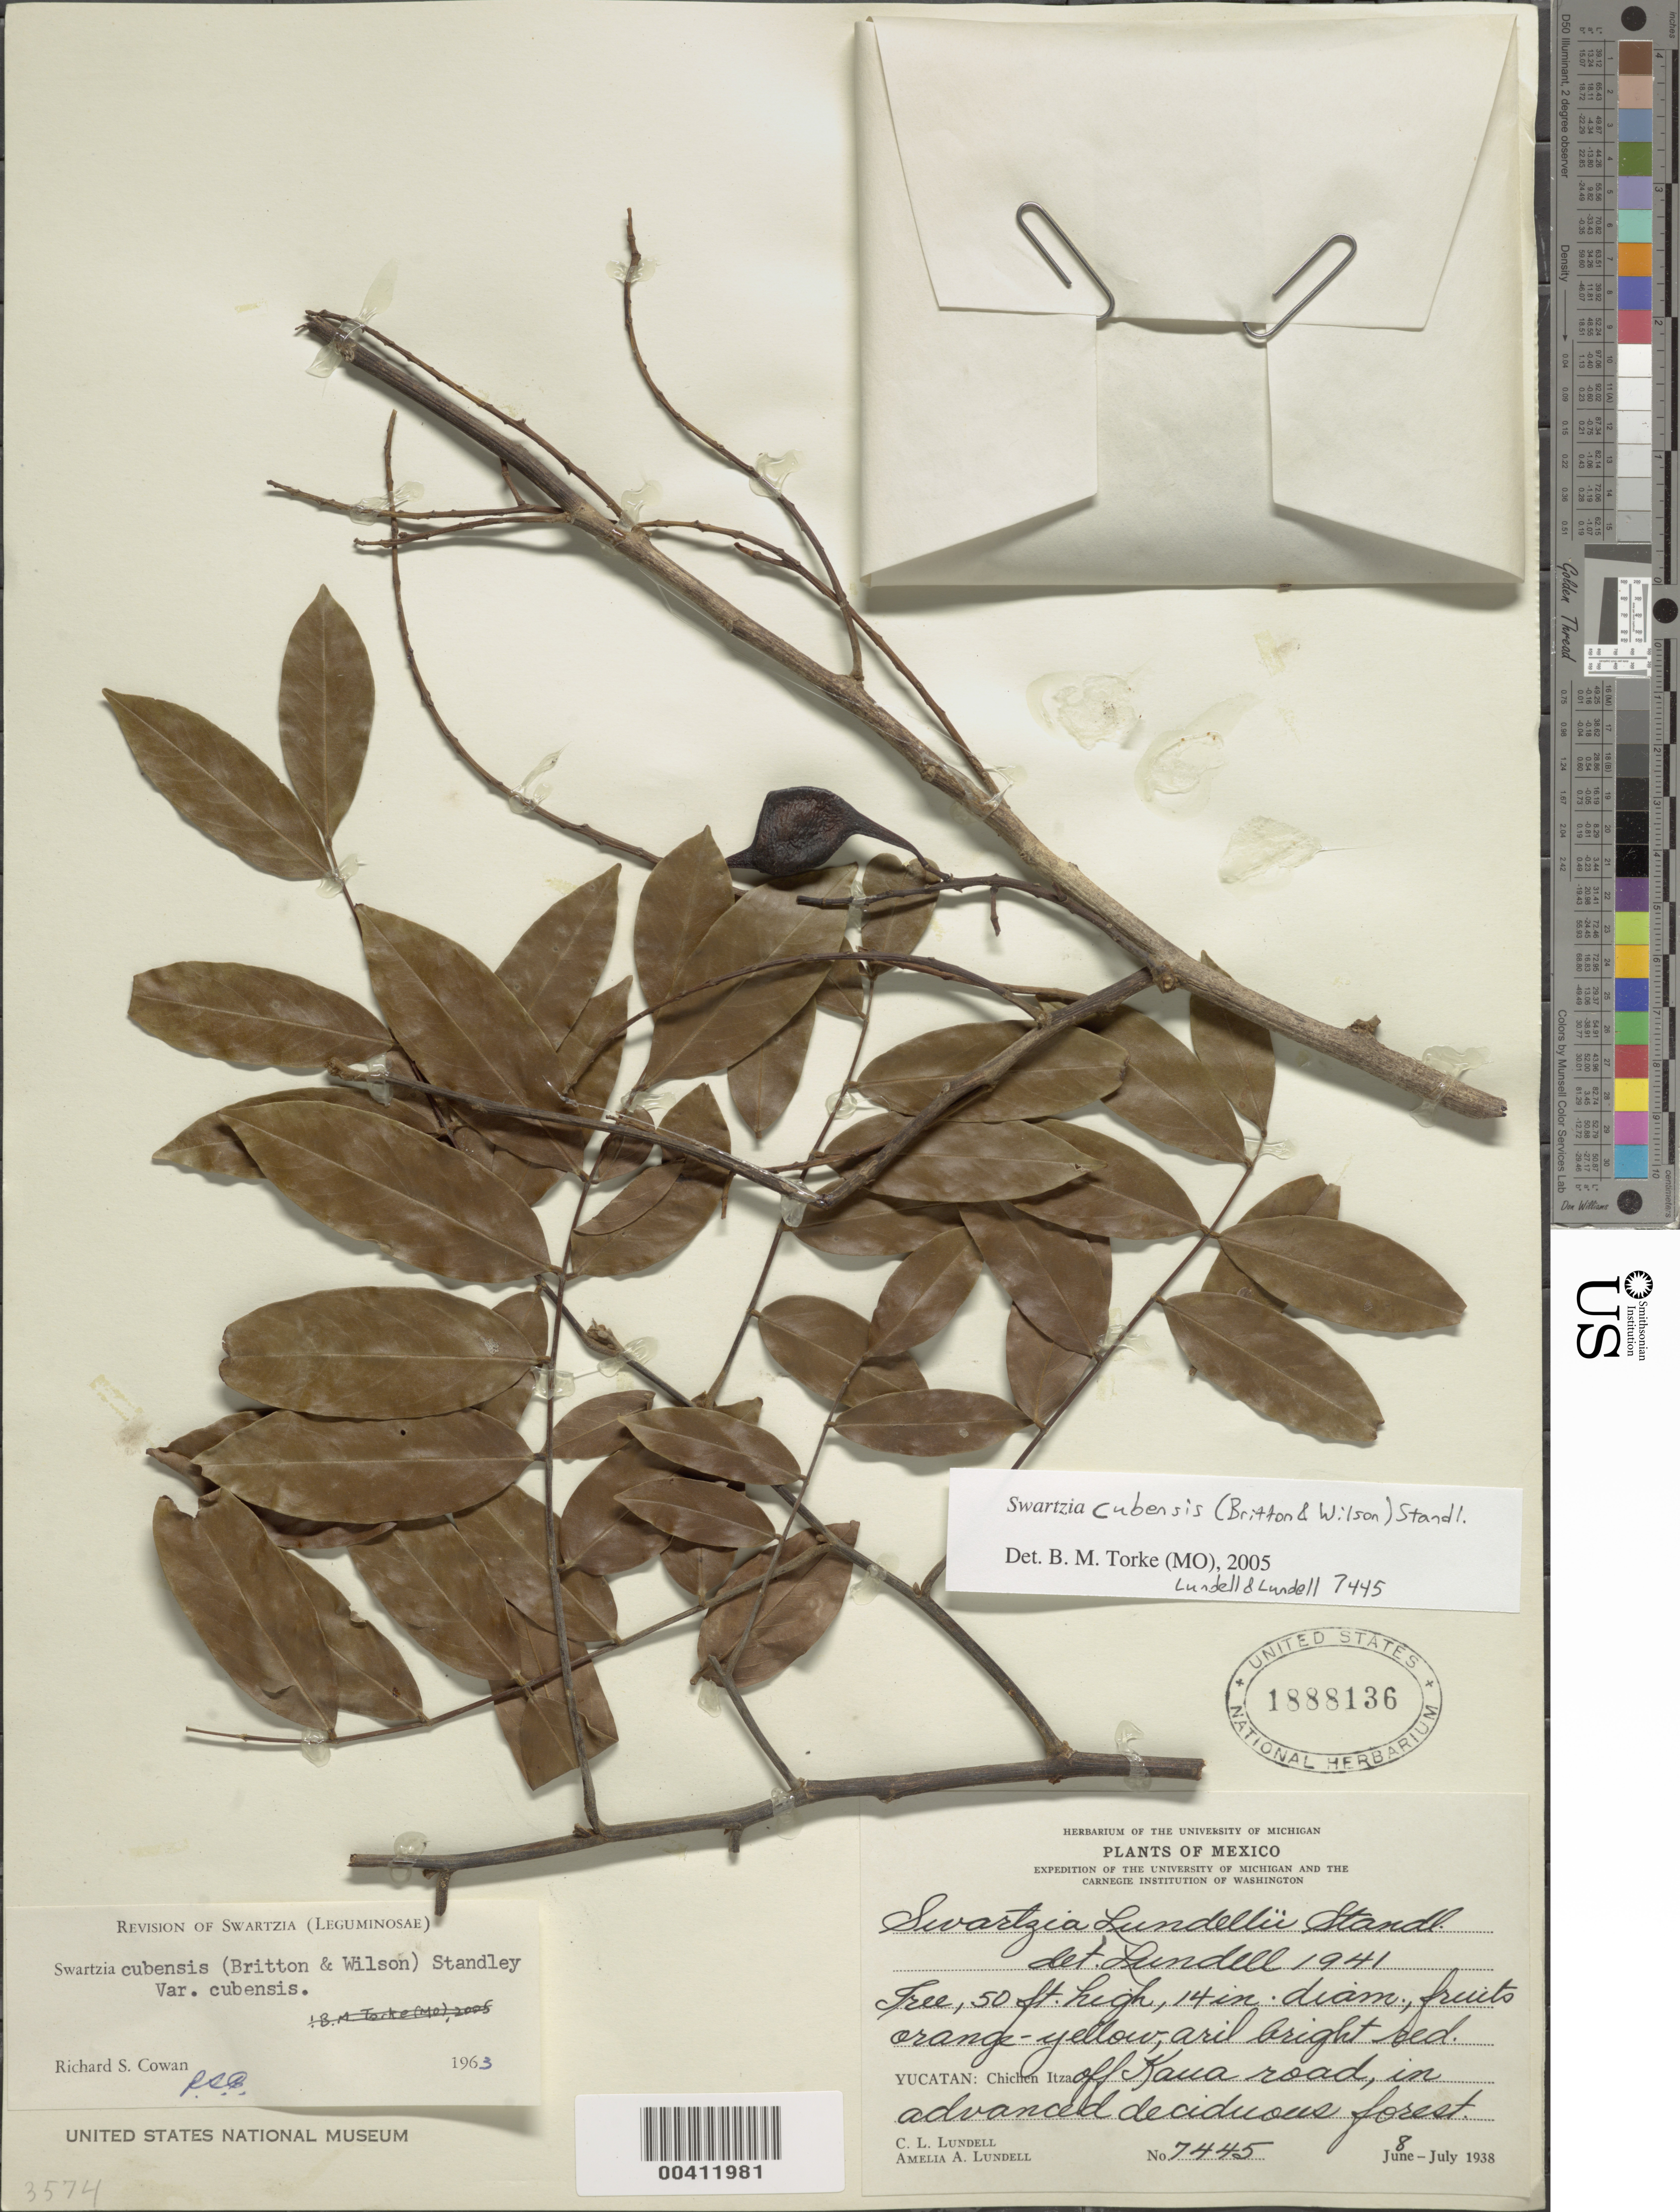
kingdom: Plantae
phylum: Tracheophyta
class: Magnoliopsida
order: Fabales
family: Fabaceae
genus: Swartzia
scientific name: Swartzia cubensis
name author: (Britton & P. Wilson) Standl.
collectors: C. L. Lundell & A. A. Lundell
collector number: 7445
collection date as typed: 08 Jun 1938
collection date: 1938-06-08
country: Mexico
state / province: Yucatán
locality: Chichen itza, off kaua rd.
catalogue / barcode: US 1888136